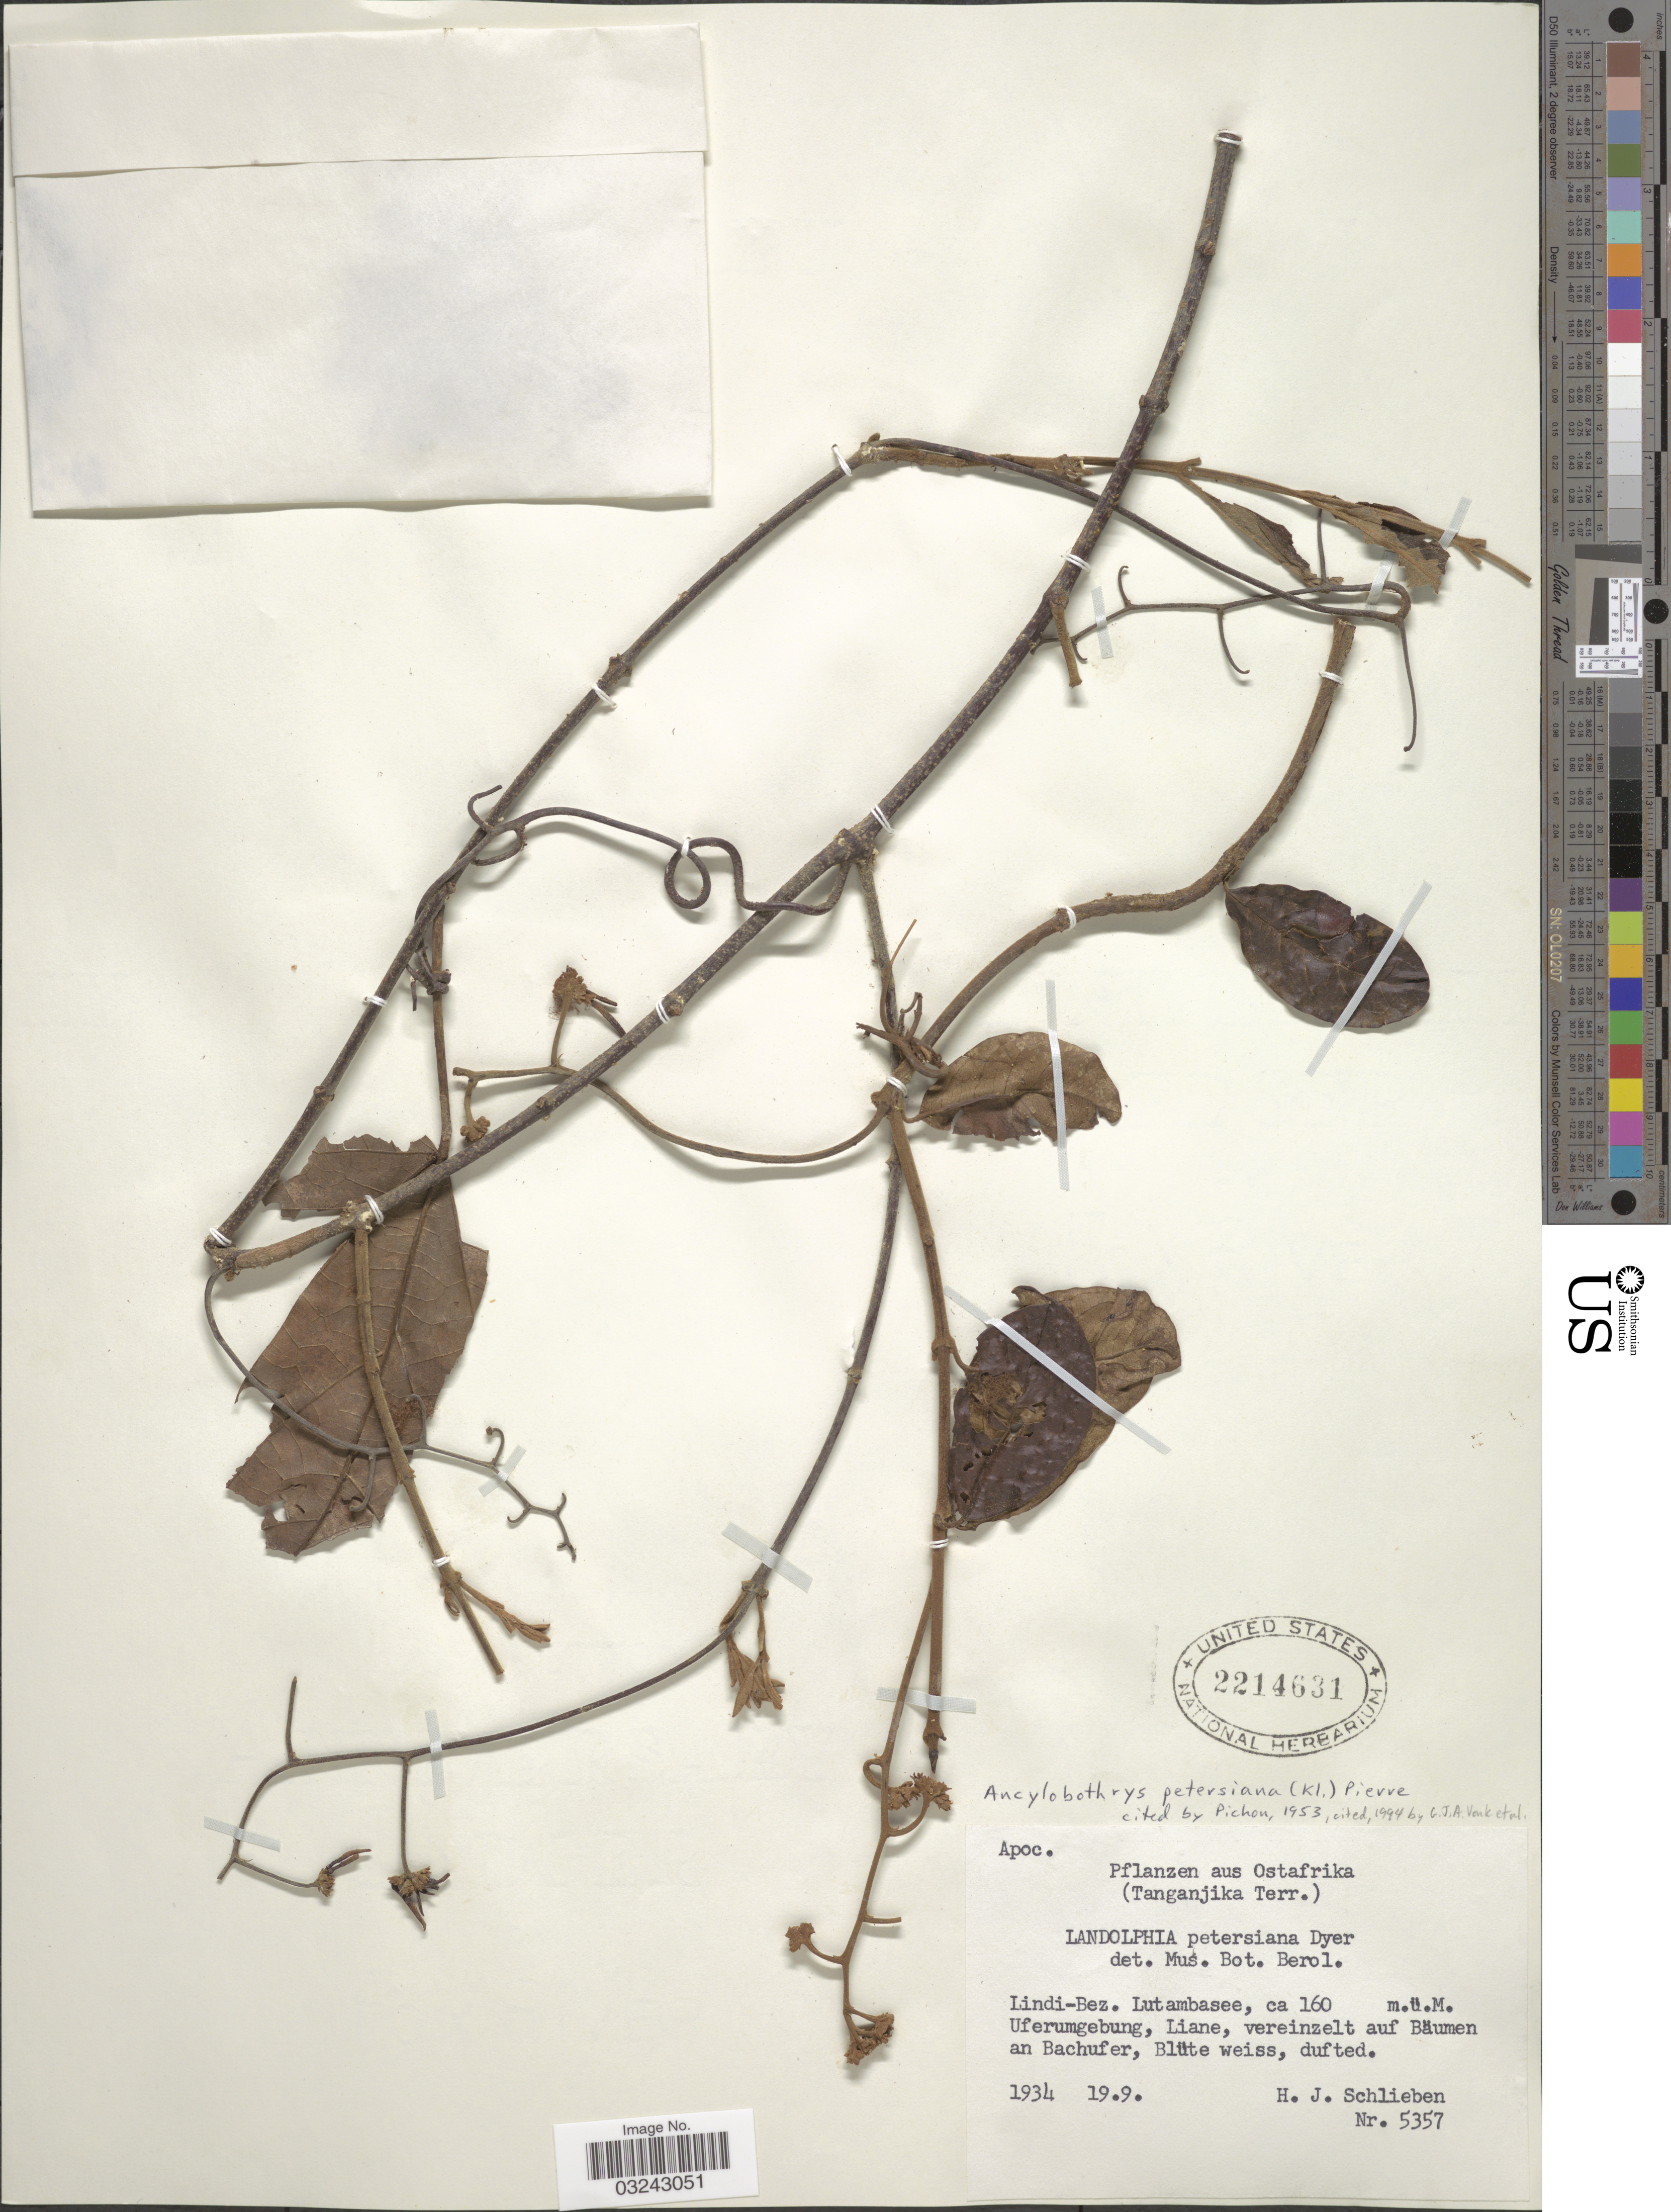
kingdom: Plantae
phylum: Tracheophyta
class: Magnoliopsida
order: Gentianales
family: Apocynaceae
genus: Ancylobothrys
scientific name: Ancylobothrys petersiana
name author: (Klotzsch) Pierre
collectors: H. J. Schlieben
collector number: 5357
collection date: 1934-09-19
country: Tanzania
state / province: Lindi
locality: Aus Ostafrika (Tanganjika Terr.), Lindi-Bez. Lutambasee.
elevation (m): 160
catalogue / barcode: US 2214631